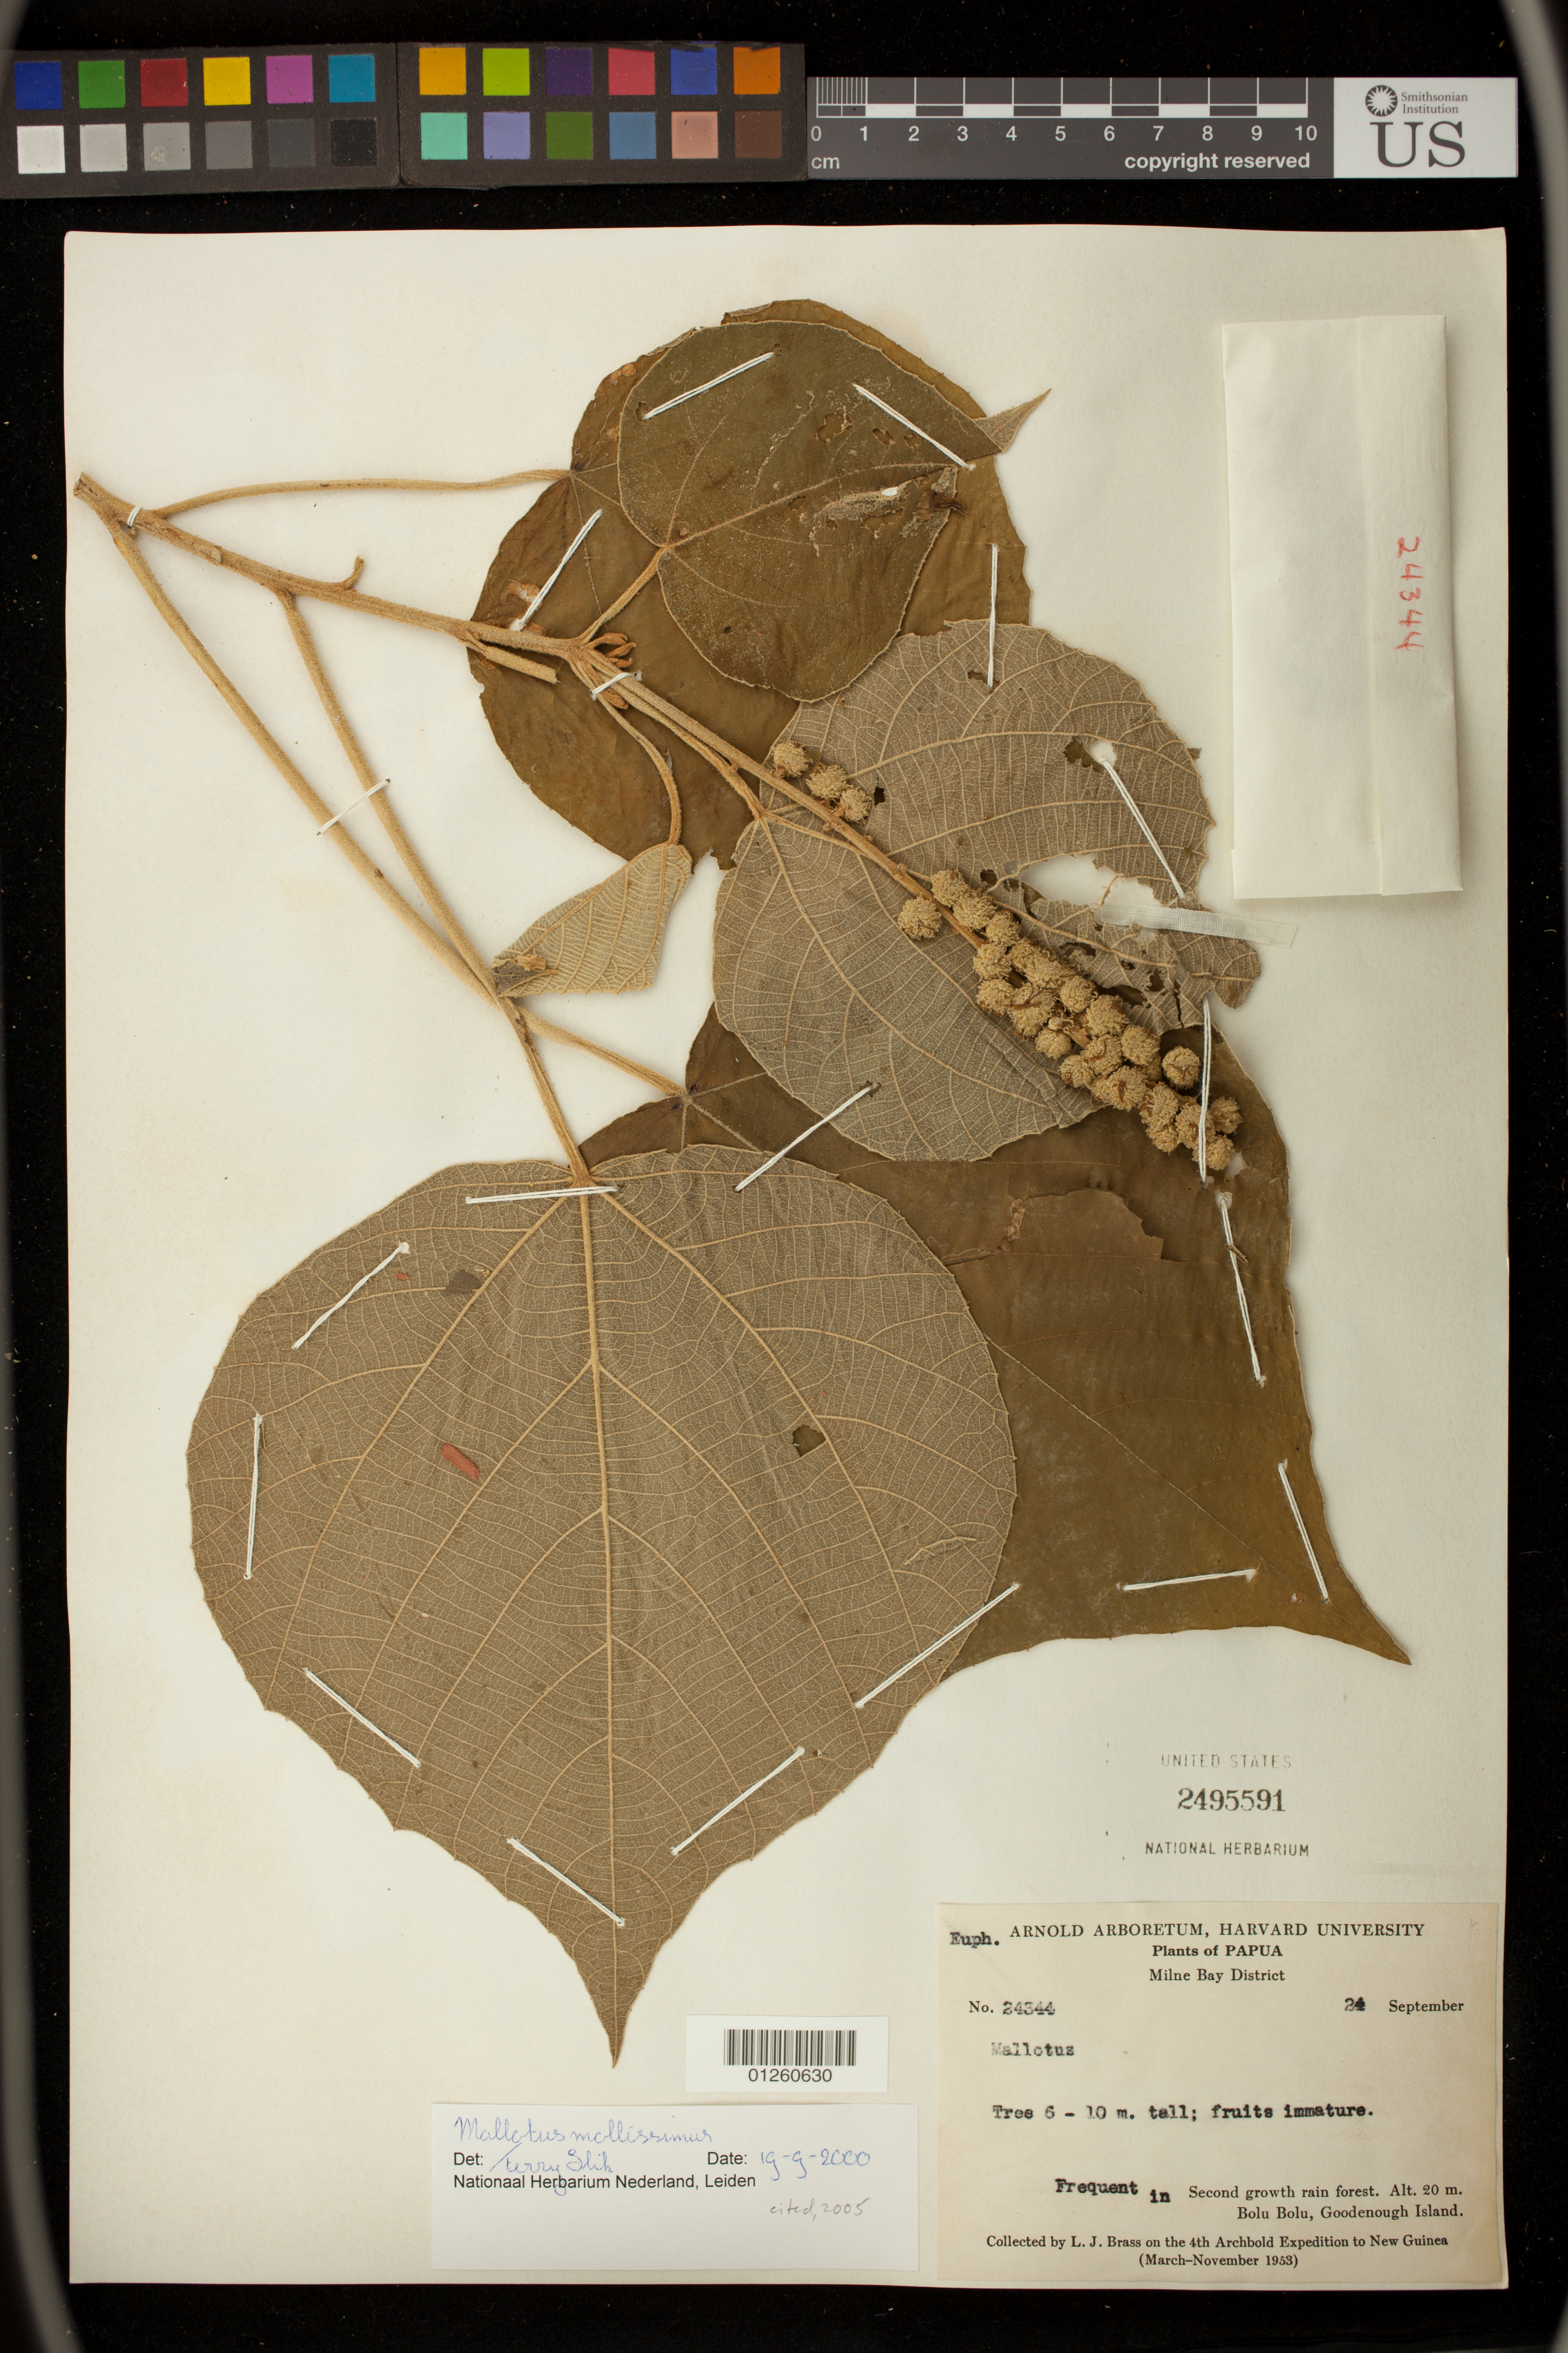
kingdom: Plantae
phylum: Tracheophyta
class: Magnoliopsida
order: Malpighiales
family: Euphorbiaceae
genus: Mallotus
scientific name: Mallotus mollissimus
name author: (Geiseler) Airy Shaw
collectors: L. J. Brass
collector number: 24344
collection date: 1953-09-24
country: Papua New Guinea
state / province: Milne Bay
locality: Bolu Bolu, Goodenough Island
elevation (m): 20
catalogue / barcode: US 2495591